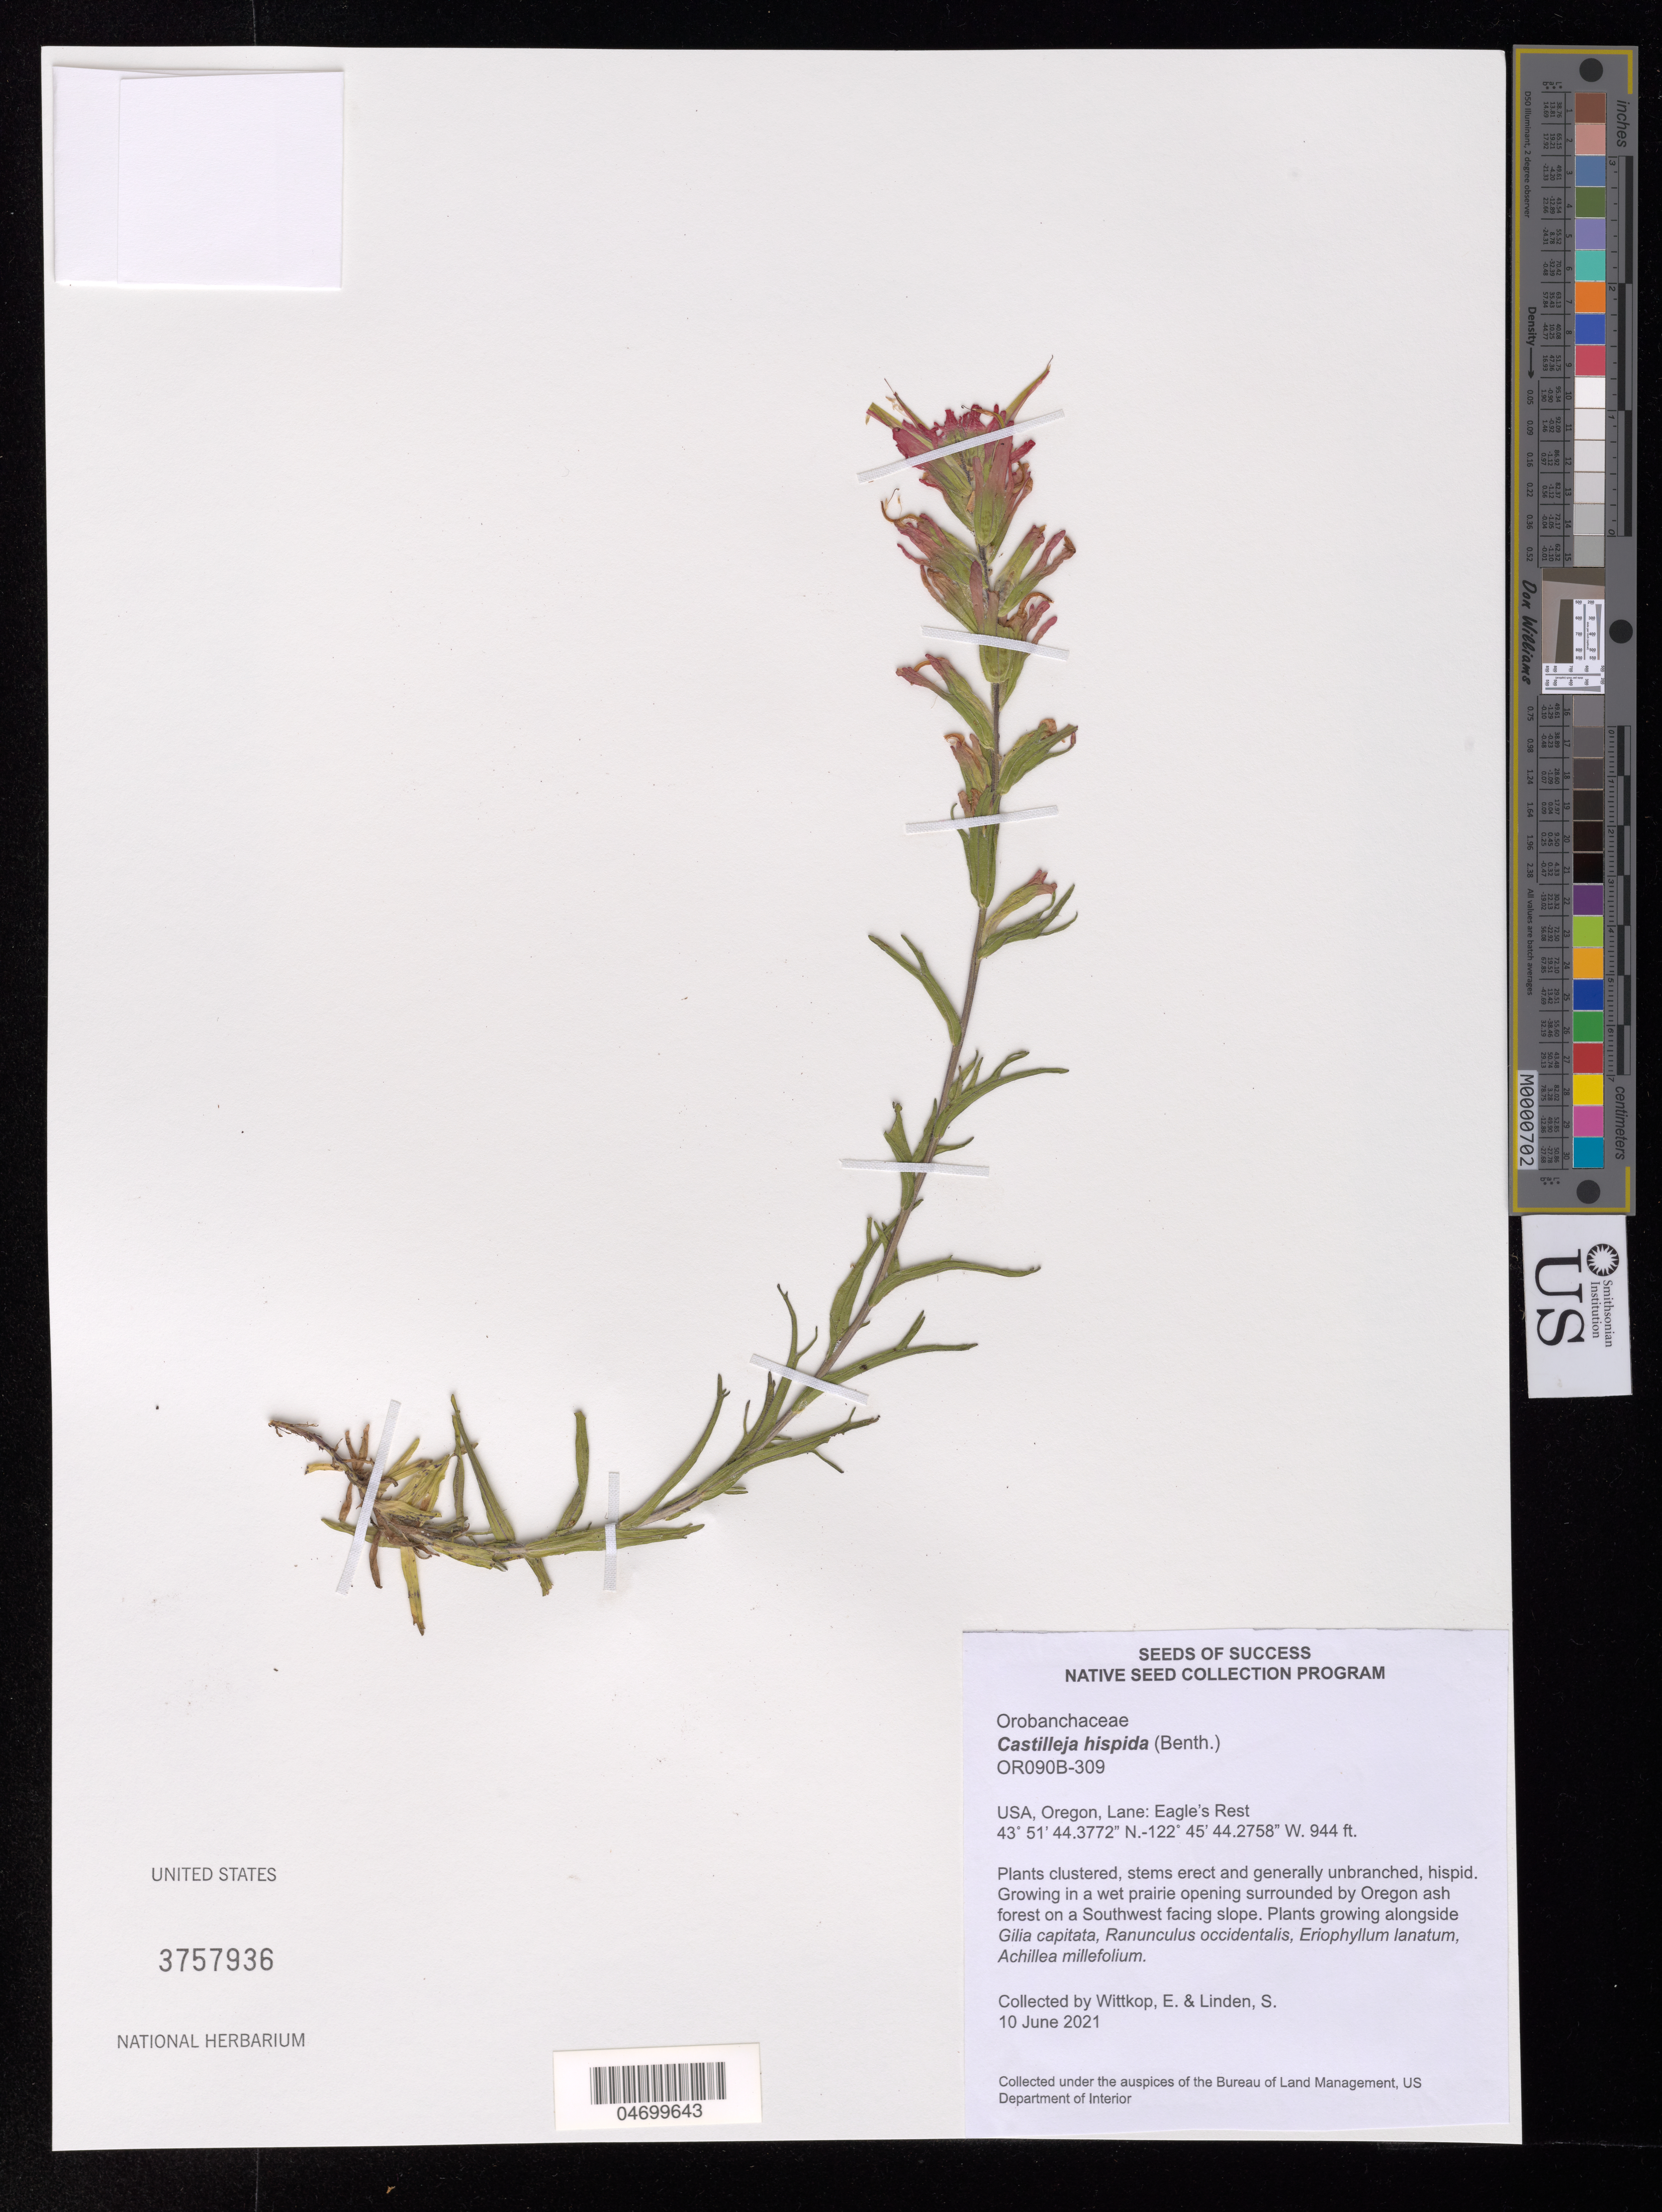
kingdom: Plantae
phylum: Tracheophyta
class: Magnoliopsida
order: Lamiales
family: Orobanchaceae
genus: Castilleja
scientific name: Castilleja hispida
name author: Benth. ex Hook.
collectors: E. Wittkop & S. Linden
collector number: OR090B-309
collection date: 2021-06-10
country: United States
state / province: Oregon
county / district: Lane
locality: Eagle's Rest.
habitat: Wet prairie opening surrounded by Oregon ash forest with Gilia capitata, Ranunculus occidentalis, Achillea millefolium.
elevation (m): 288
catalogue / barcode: US 3757936